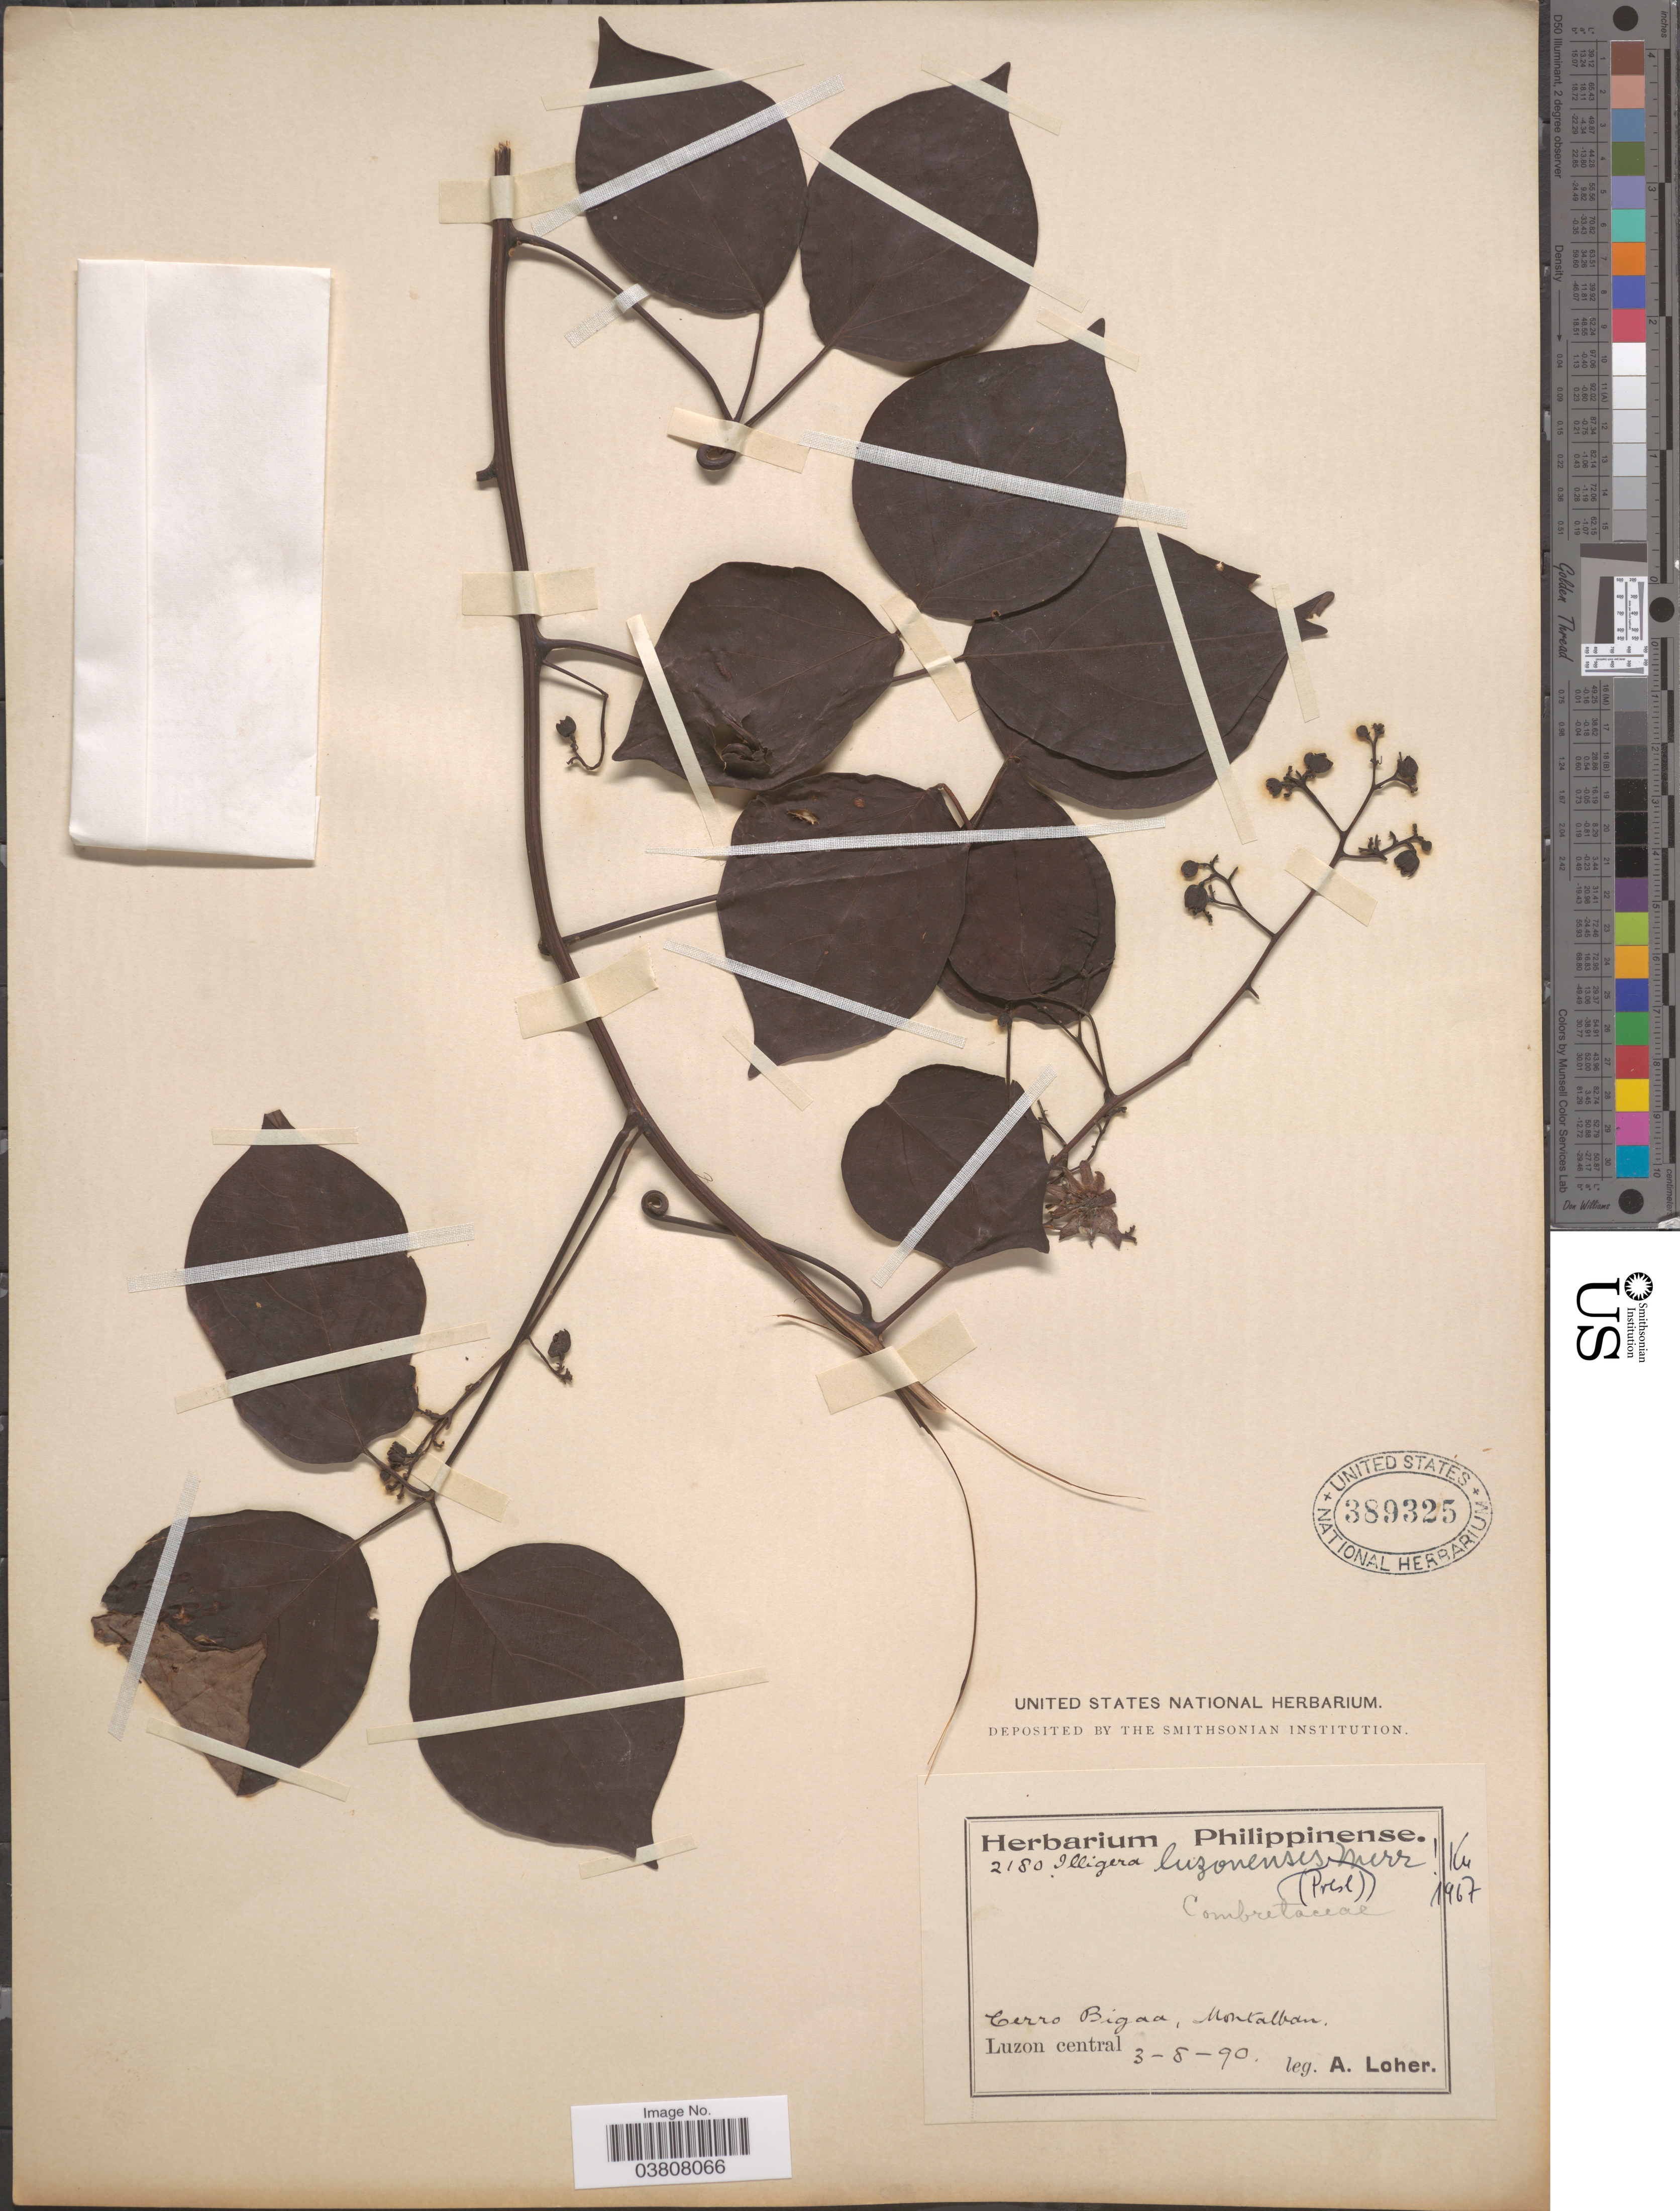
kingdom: Plantae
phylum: Tracheophyta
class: Magnoliopsida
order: Laurales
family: Hernandiaceae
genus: Illigera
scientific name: Illigera luzonensis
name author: (C. Presl) Merr.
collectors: A. Loher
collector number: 2180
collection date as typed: Transcribed d/m/y: 3/8/90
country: Philippines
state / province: Central Luzon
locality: Cerro Bigaa, Montalban. Luzon Central.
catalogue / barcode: US 389325